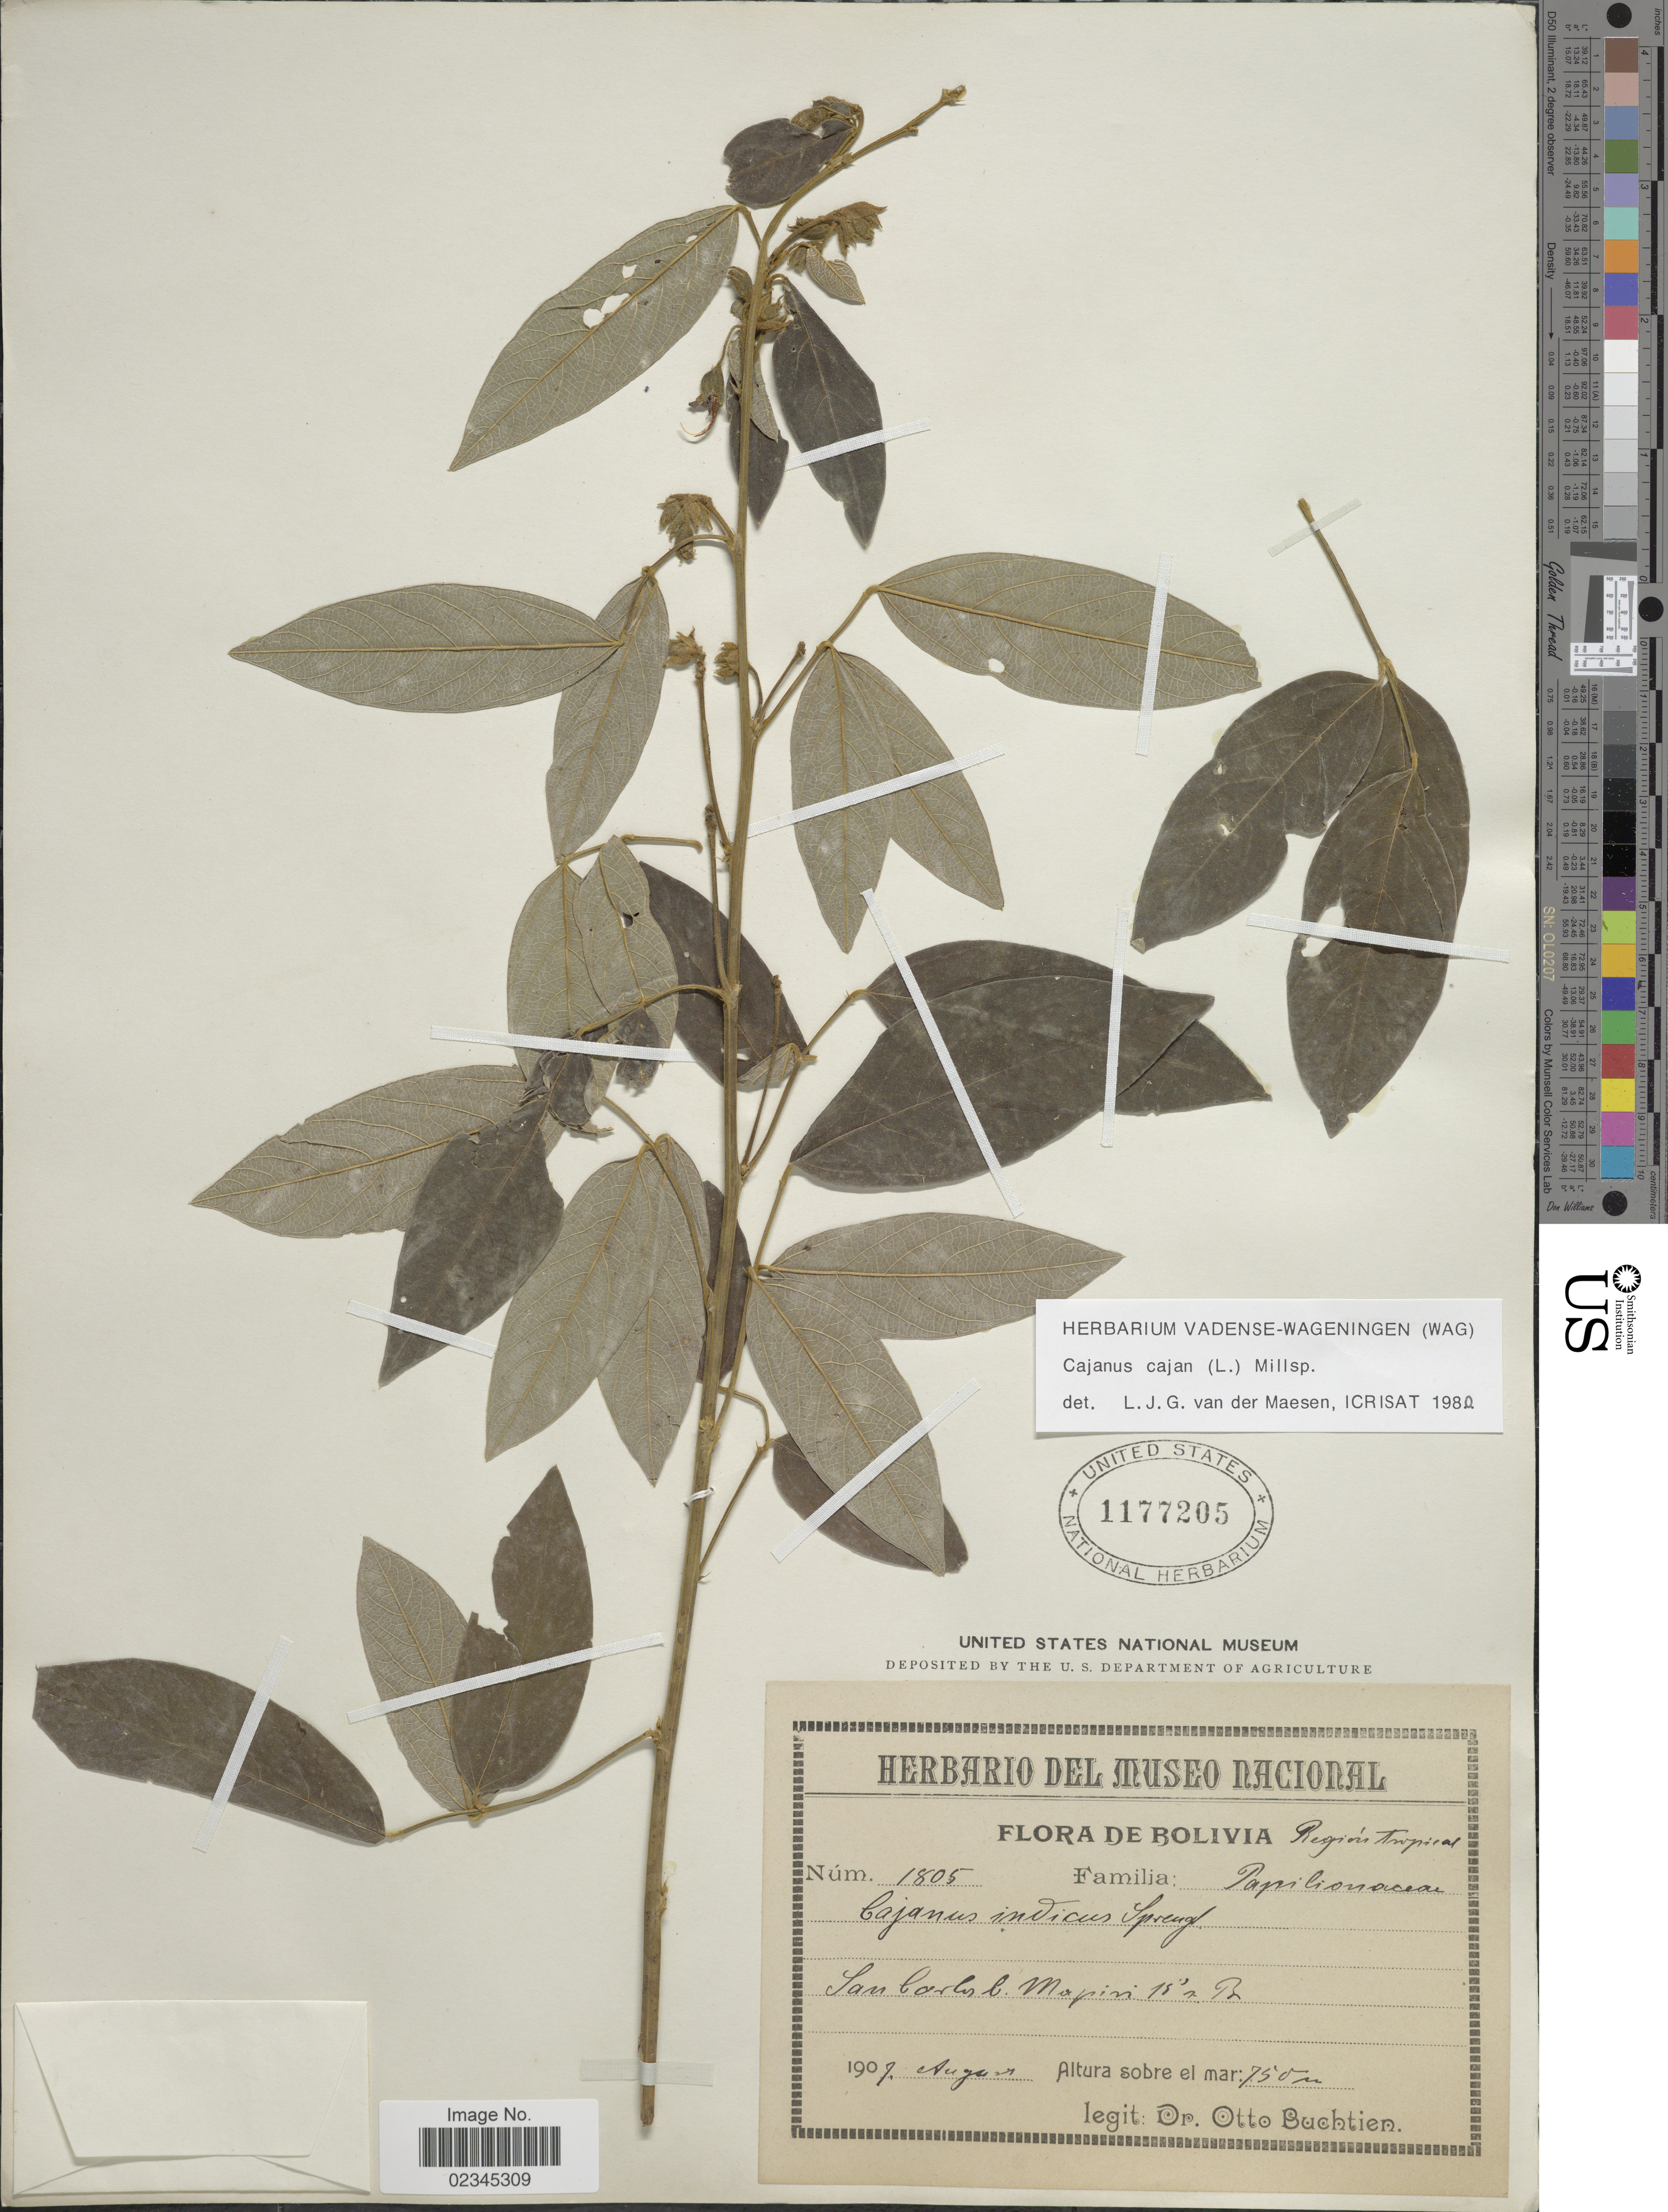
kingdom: Plantae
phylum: Tracheophyta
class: Magnoliopsida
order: Fabales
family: Fabaceae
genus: Cajanus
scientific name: Cajanus cajan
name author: (L.) Huth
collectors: O. Buchtien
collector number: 1805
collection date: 1907-08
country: Bolivia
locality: Región tropical. San Carlos l. Mapiri 15°s. Br.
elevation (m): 750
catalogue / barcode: US 1177205